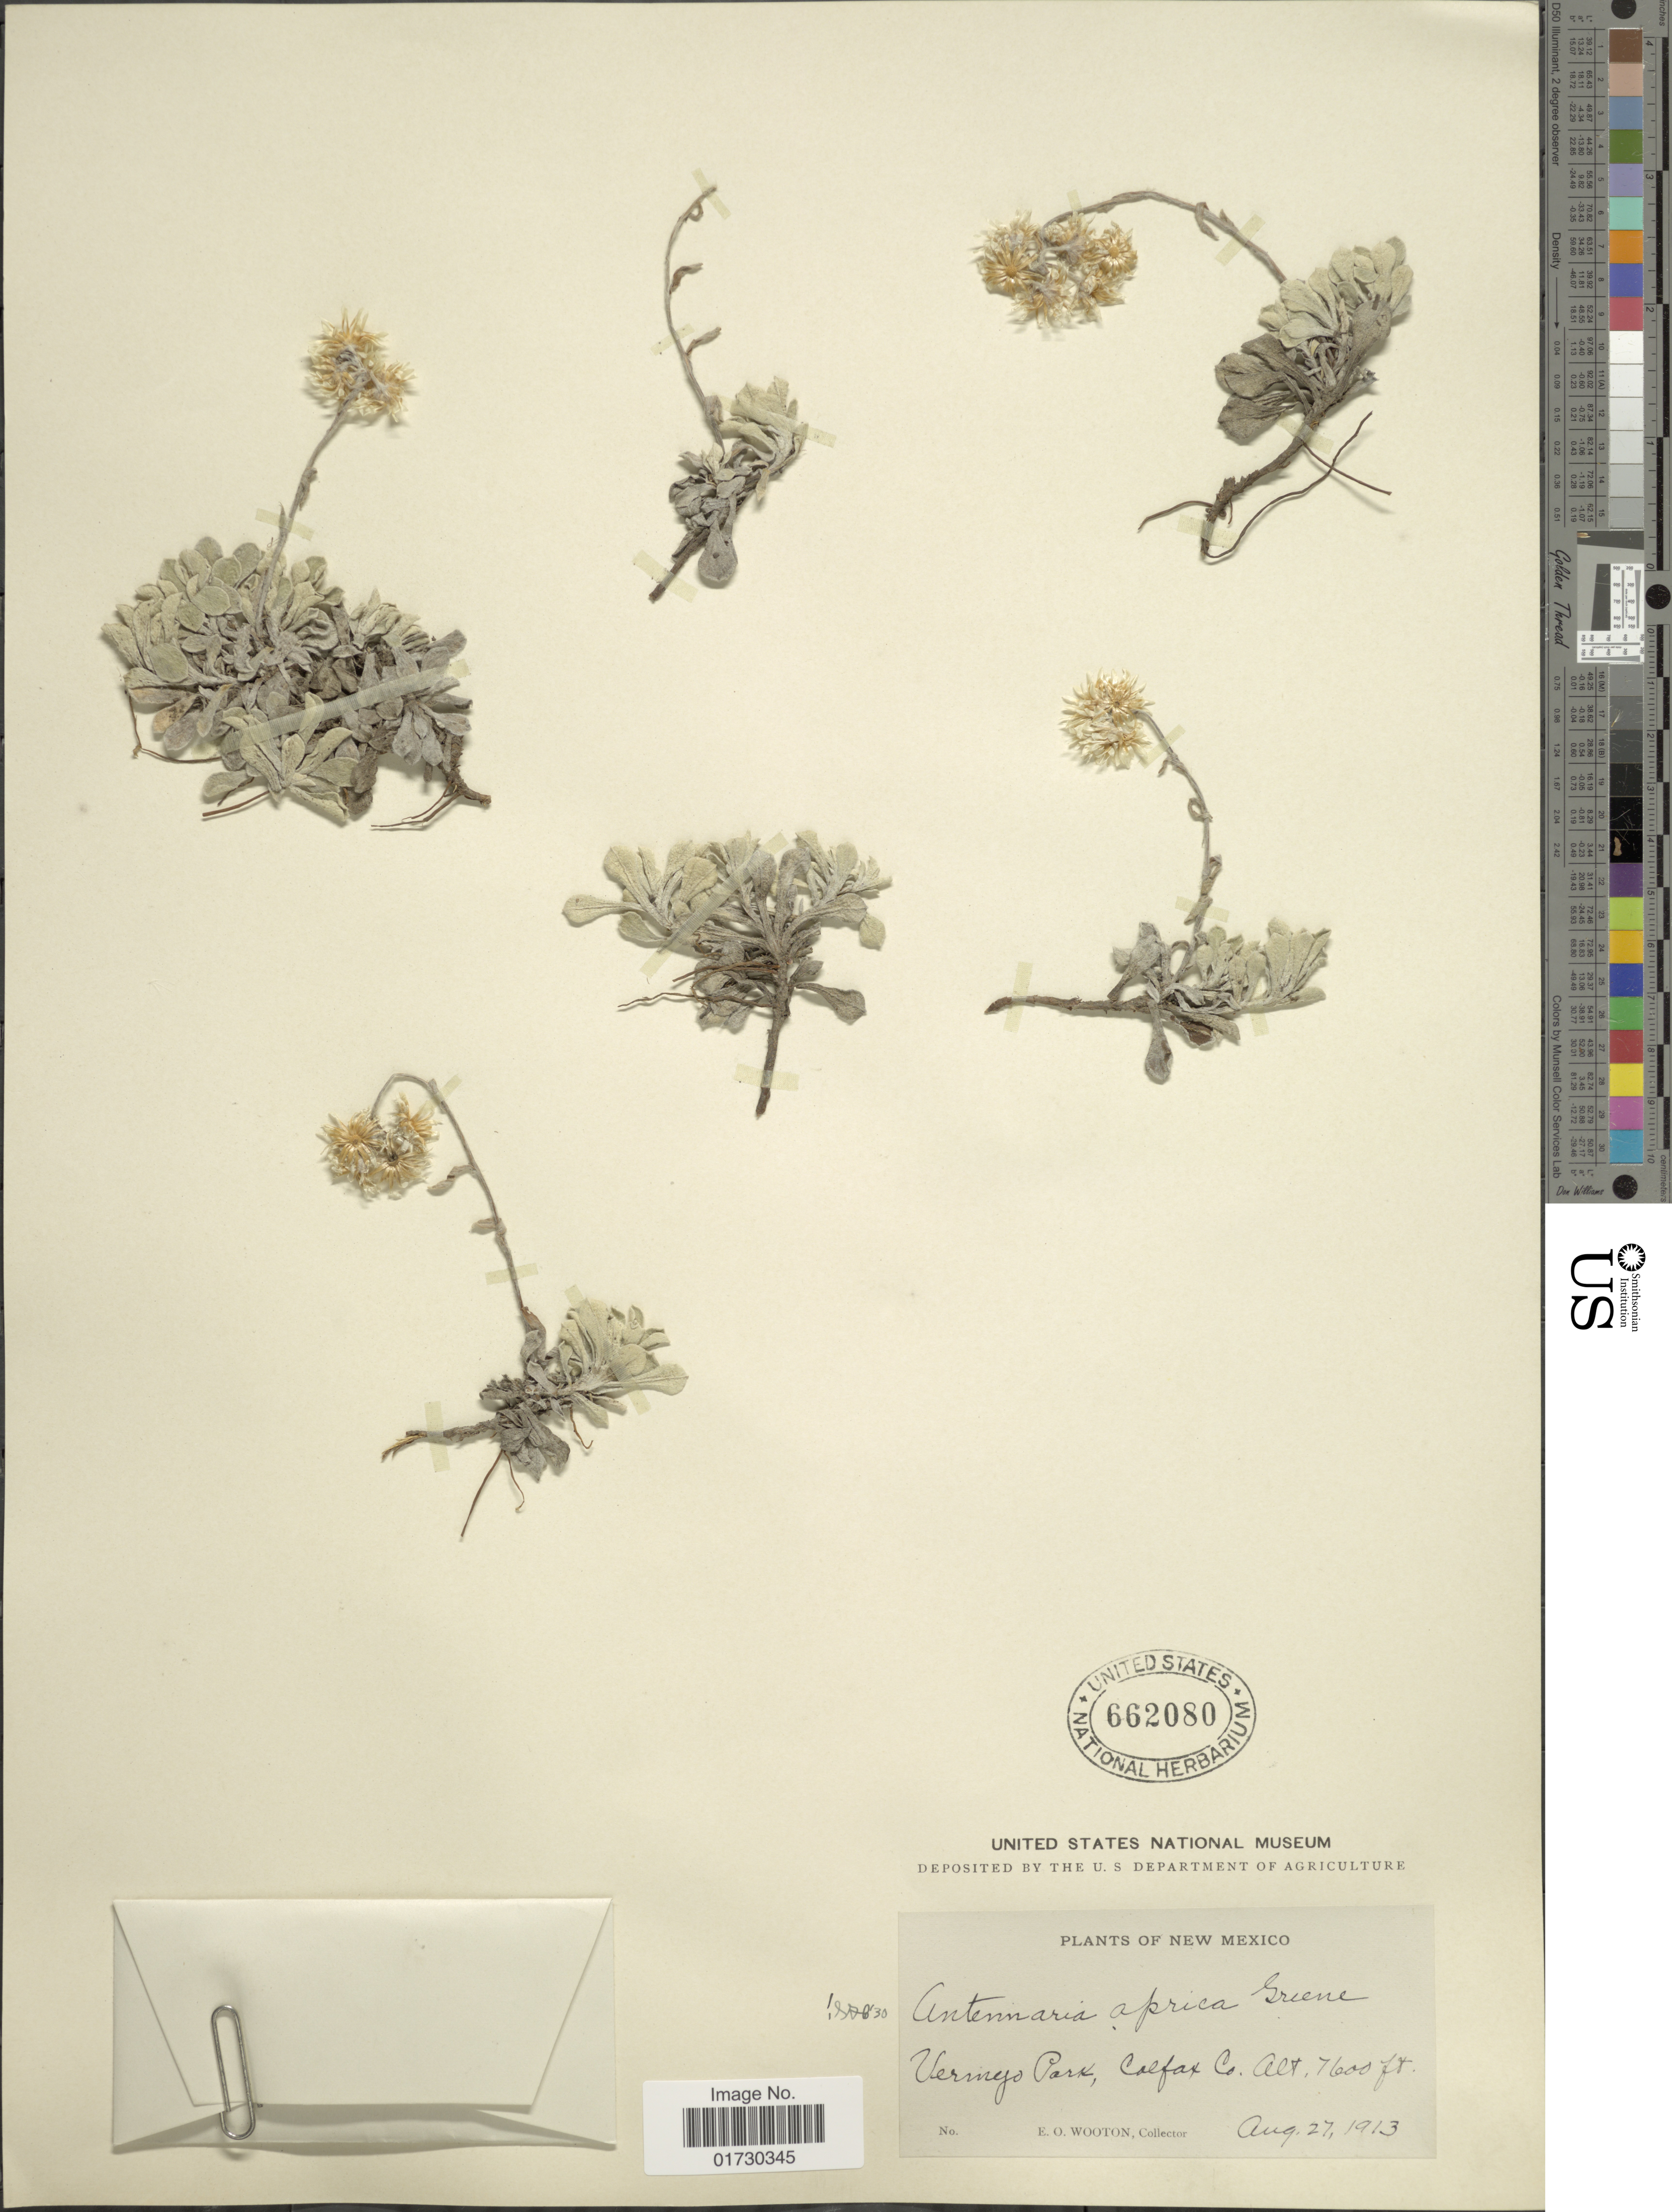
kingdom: Plantae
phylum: Tracheophyta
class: Magnoliopsida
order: Asterales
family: Asteraceae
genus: Antennaria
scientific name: Antennaria aprica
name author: Greene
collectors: E. O. Wooton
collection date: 1913-08-27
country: United States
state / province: New Mexico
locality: Vermejo Park, Calfax Co.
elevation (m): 2316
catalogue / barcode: US 662080